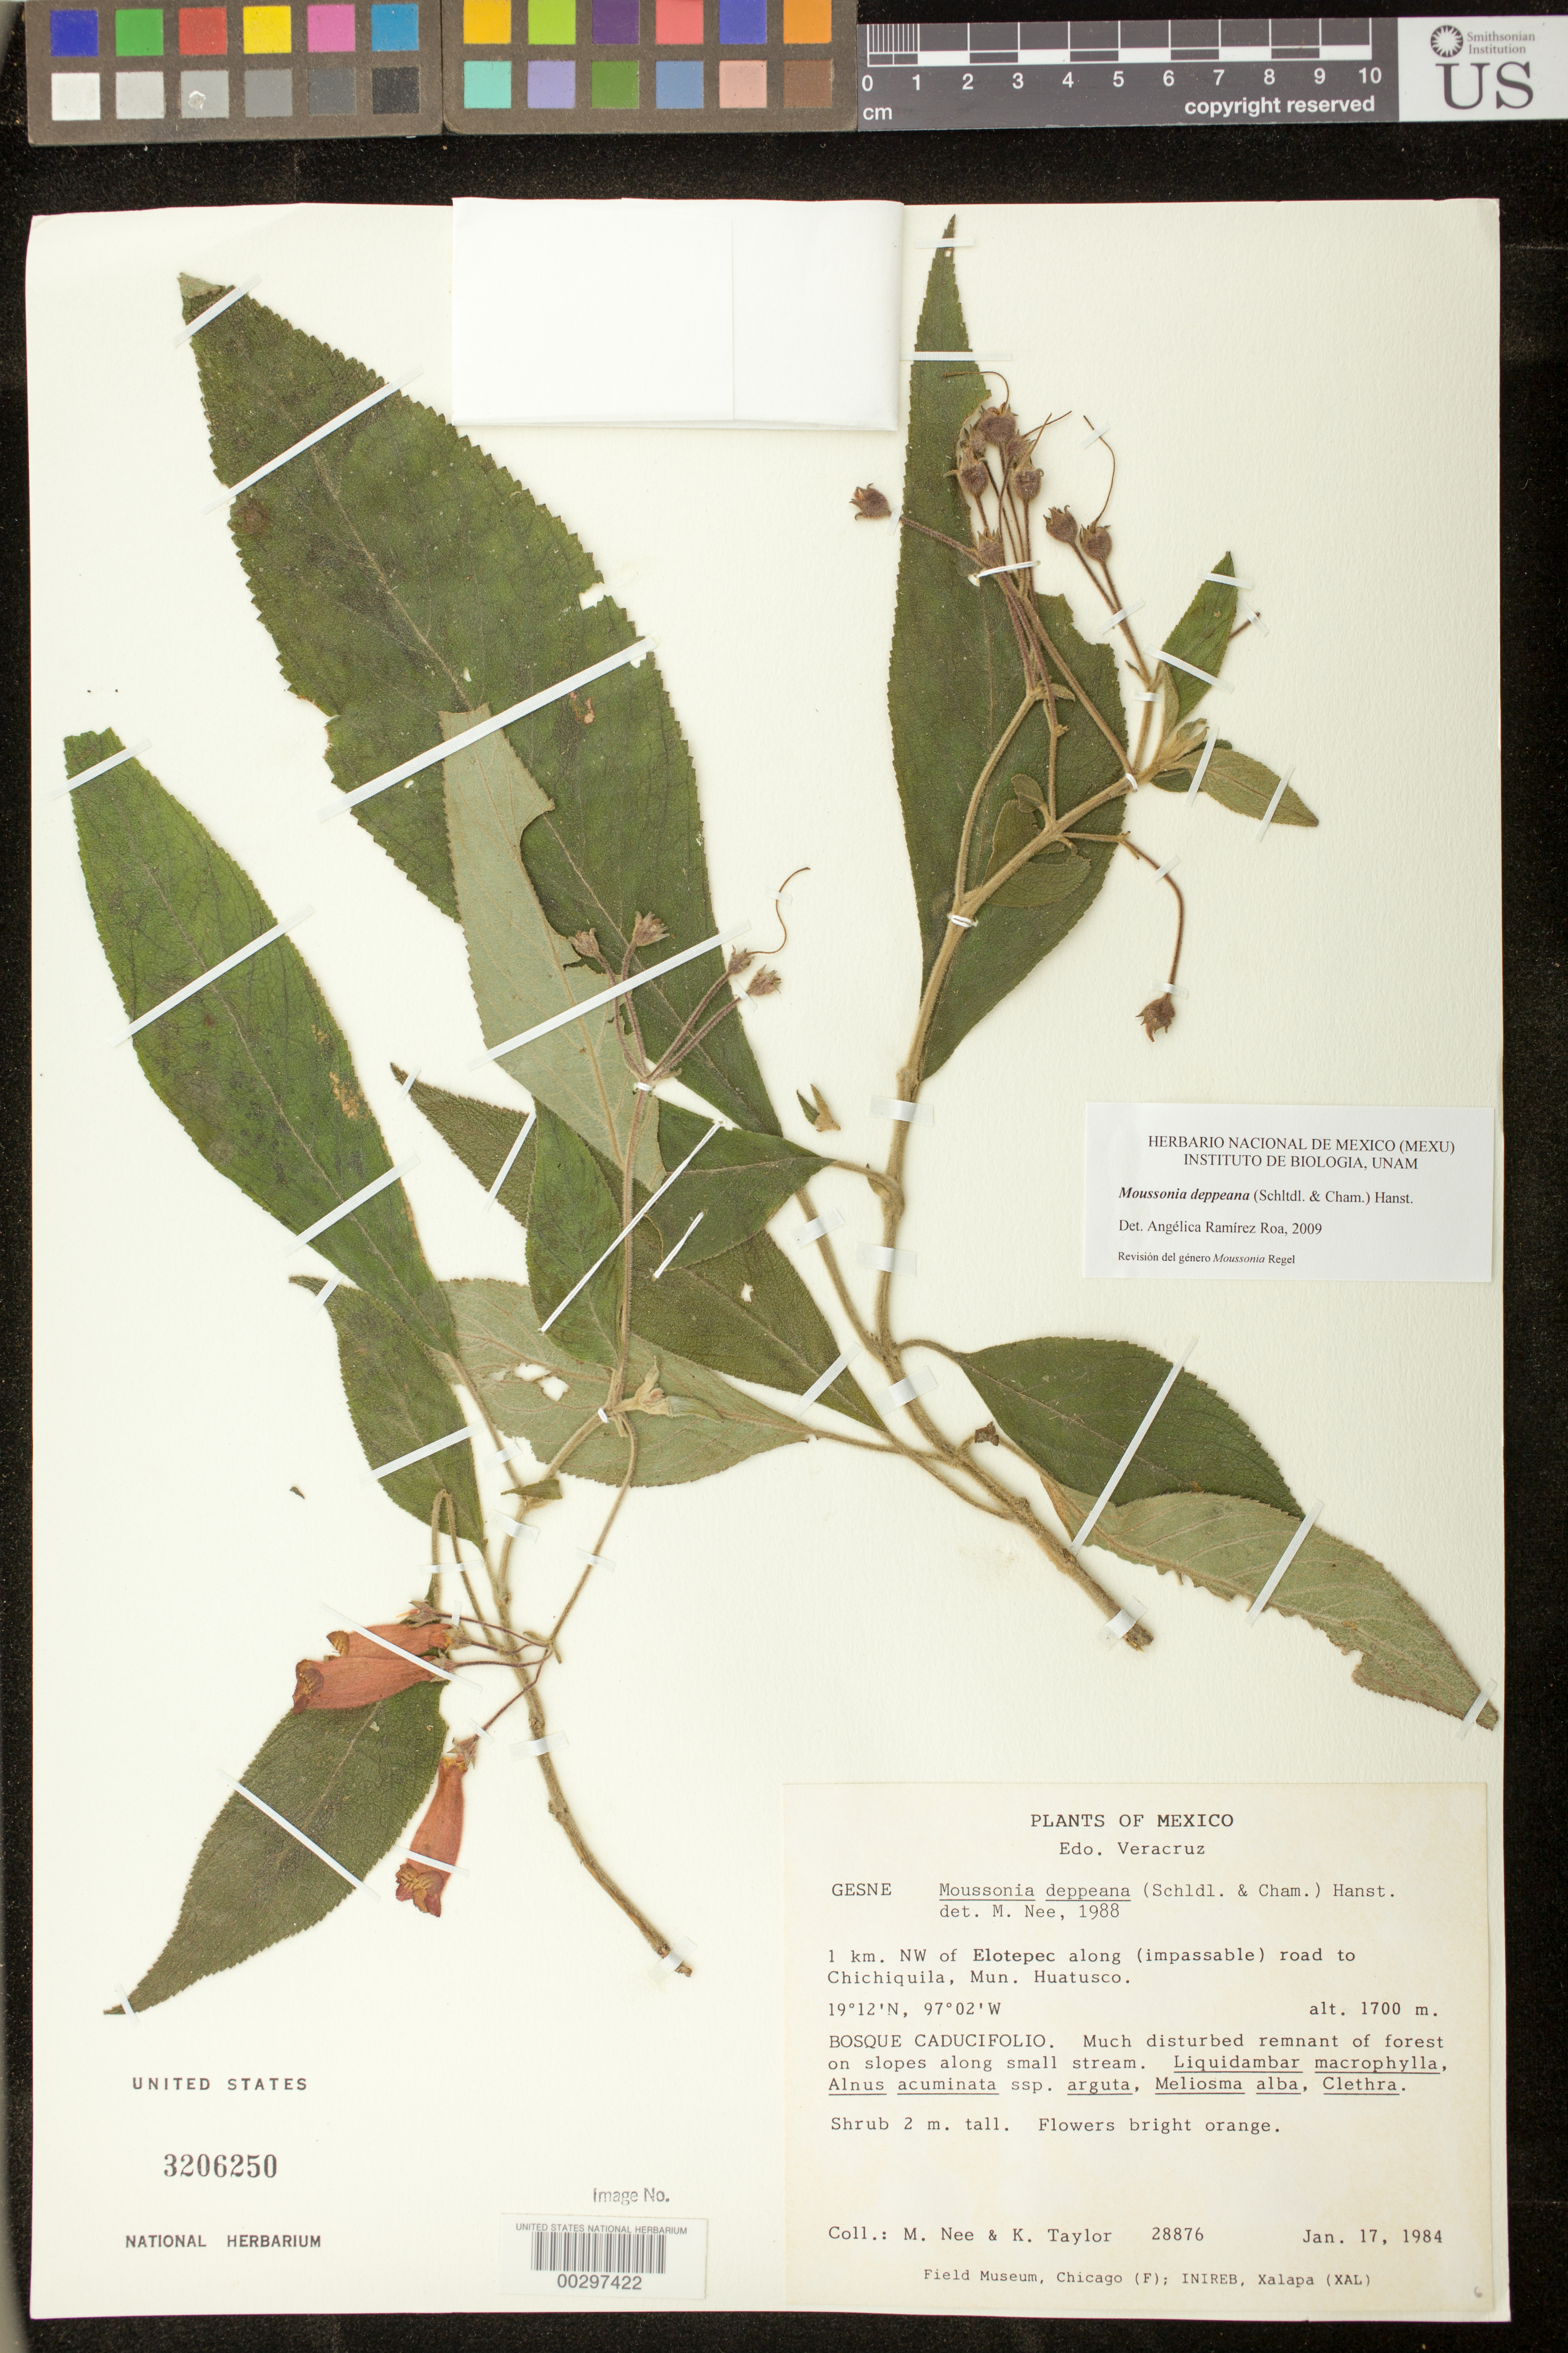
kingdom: Plantae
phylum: Tracheophyta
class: Magnoliopsida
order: Lamiales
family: Gesneriaceae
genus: Moussonia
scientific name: Moussonia deppeana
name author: (Schltdl. & Cham.) Klotzsch ex Hanst.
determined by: Ramírez-Roa, A.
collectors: M. Nee & K. Taylor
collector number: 28876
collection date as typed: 17 Jan 1983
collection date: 1983-01-17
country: Mexico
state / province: Veracruz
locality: NW of Elotepec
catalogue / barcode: US 3206250